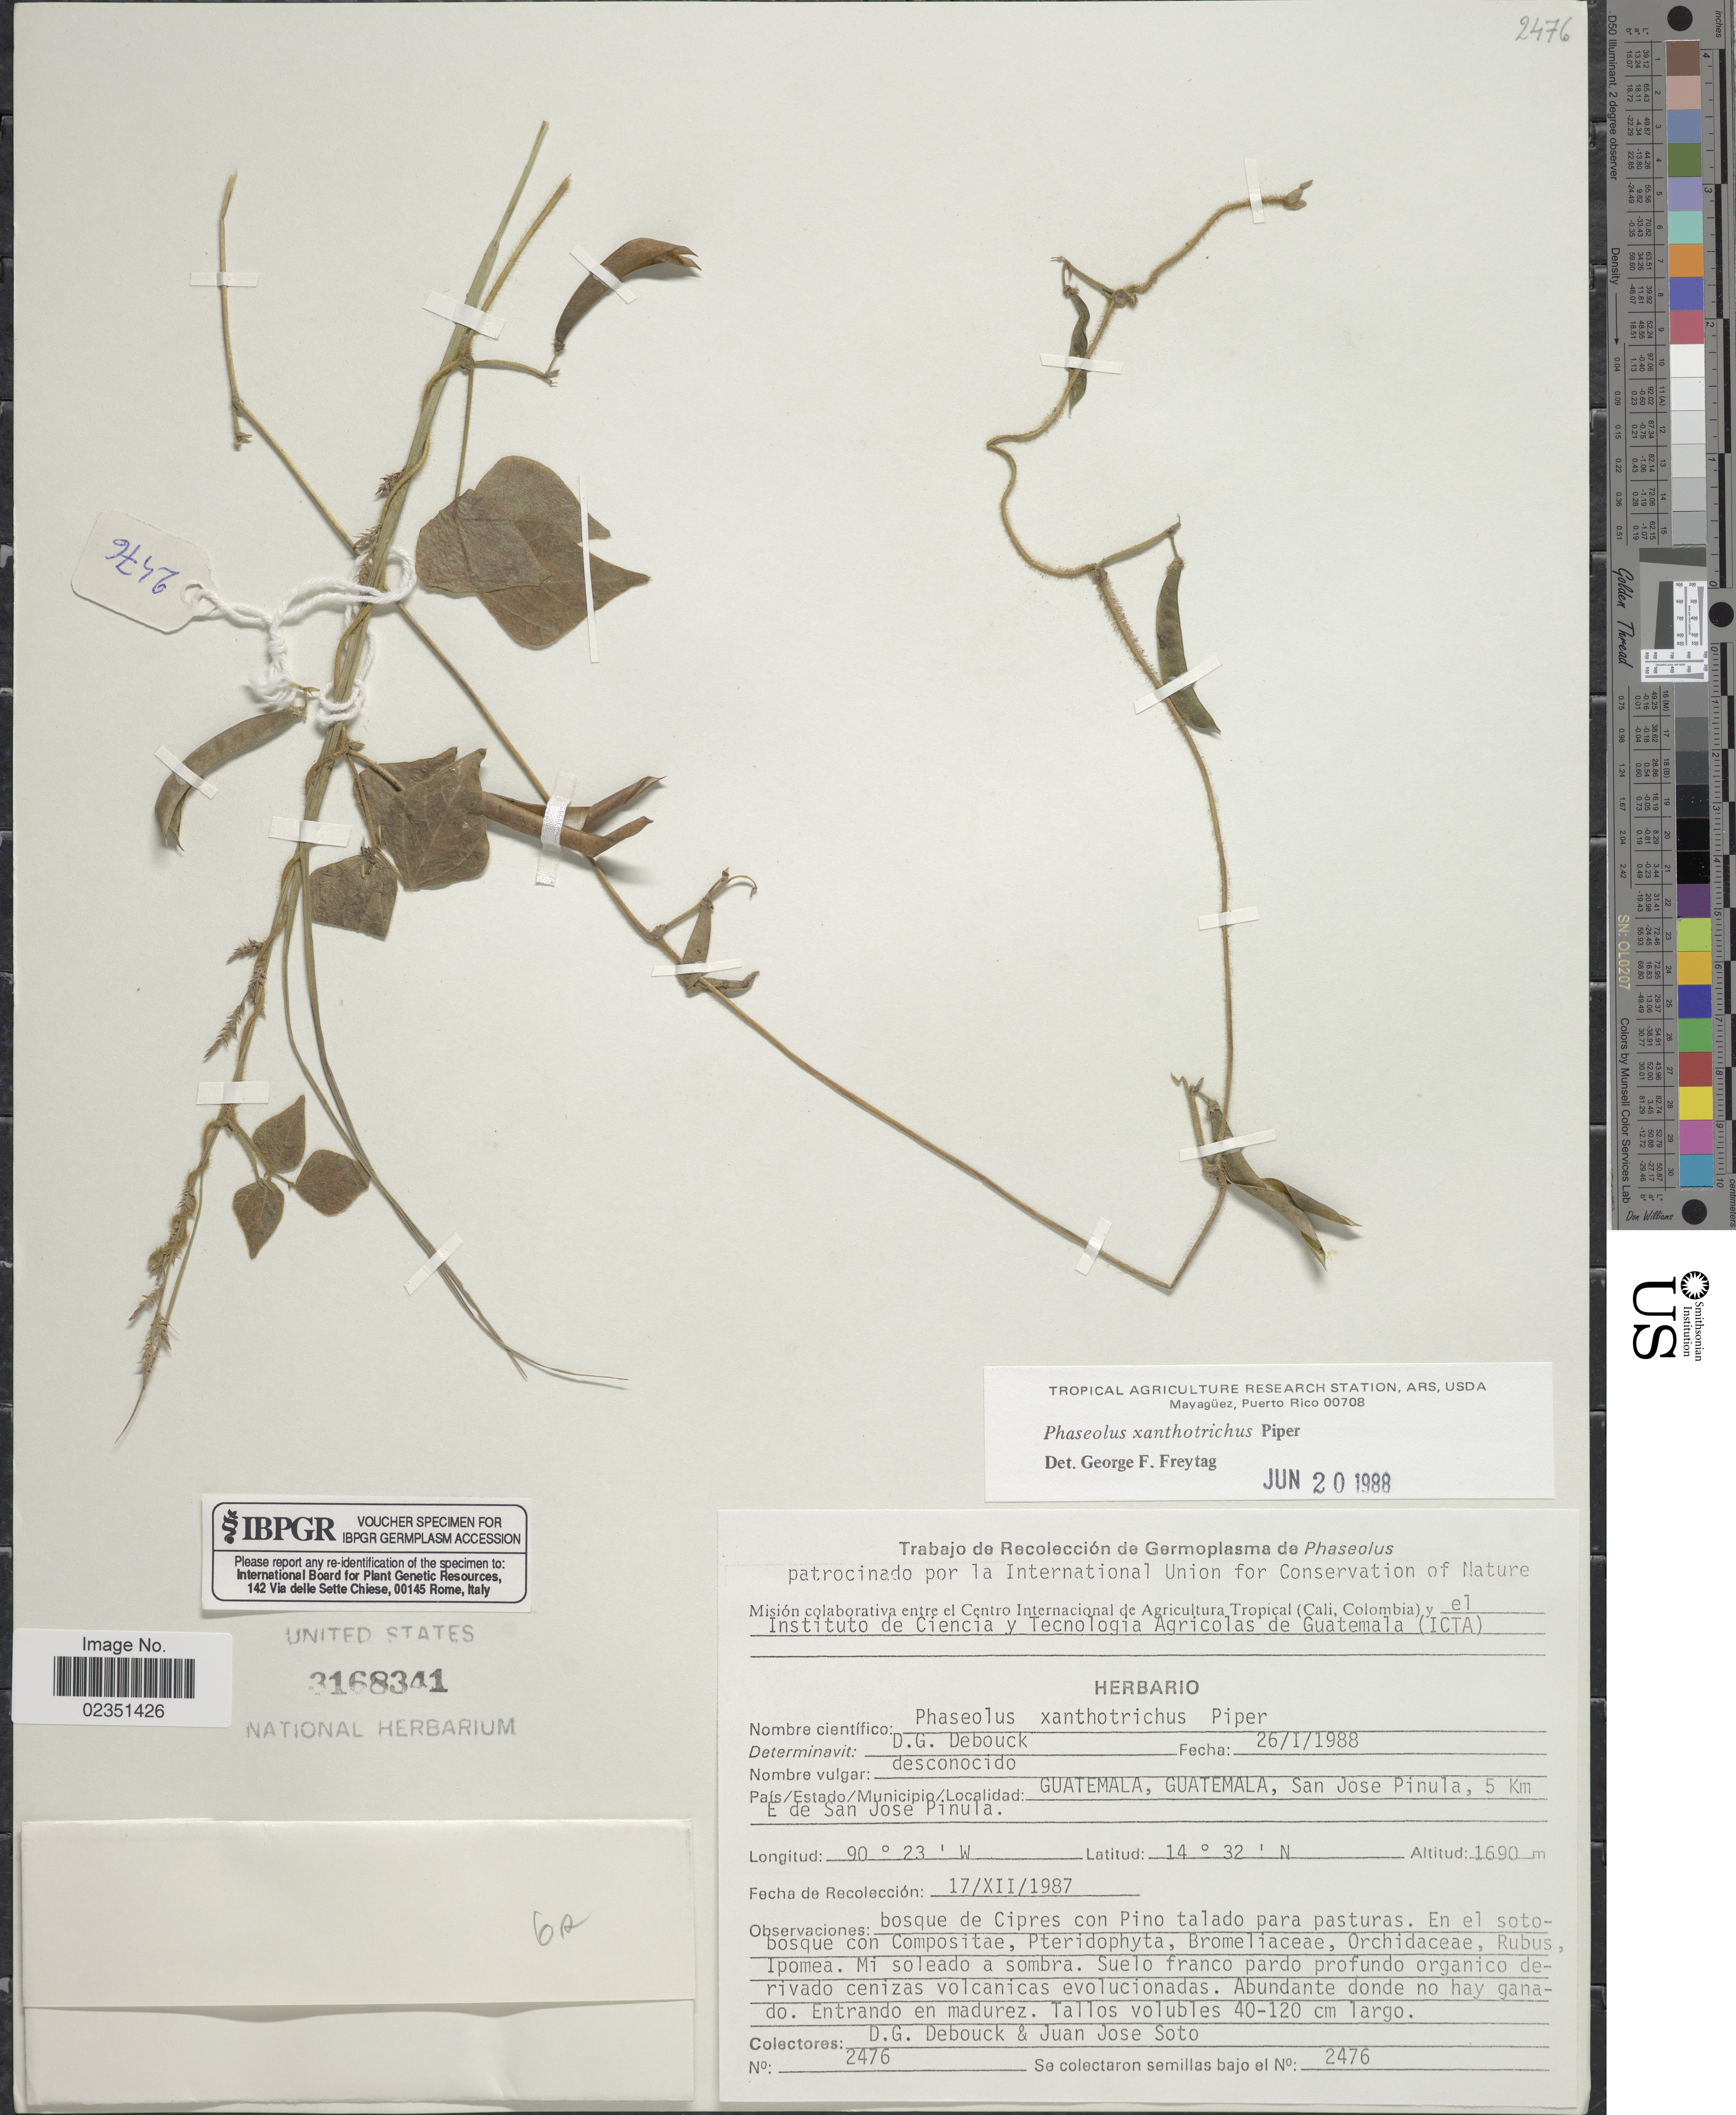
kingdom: Plantae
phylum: Tracheophyta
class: Magnoliopsida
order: Fabales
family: Fabaceae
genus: Phaseolus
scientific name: Phaseolus xanthotrichus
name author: Piper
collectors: D. Debouck & J. Soto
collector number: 2476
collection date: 1987-12-17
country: Guatemala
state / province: Guatemala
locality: San Jose Pinula, 5 km E de San Jose Pinula.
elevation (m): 1690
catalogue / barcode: US 3168341